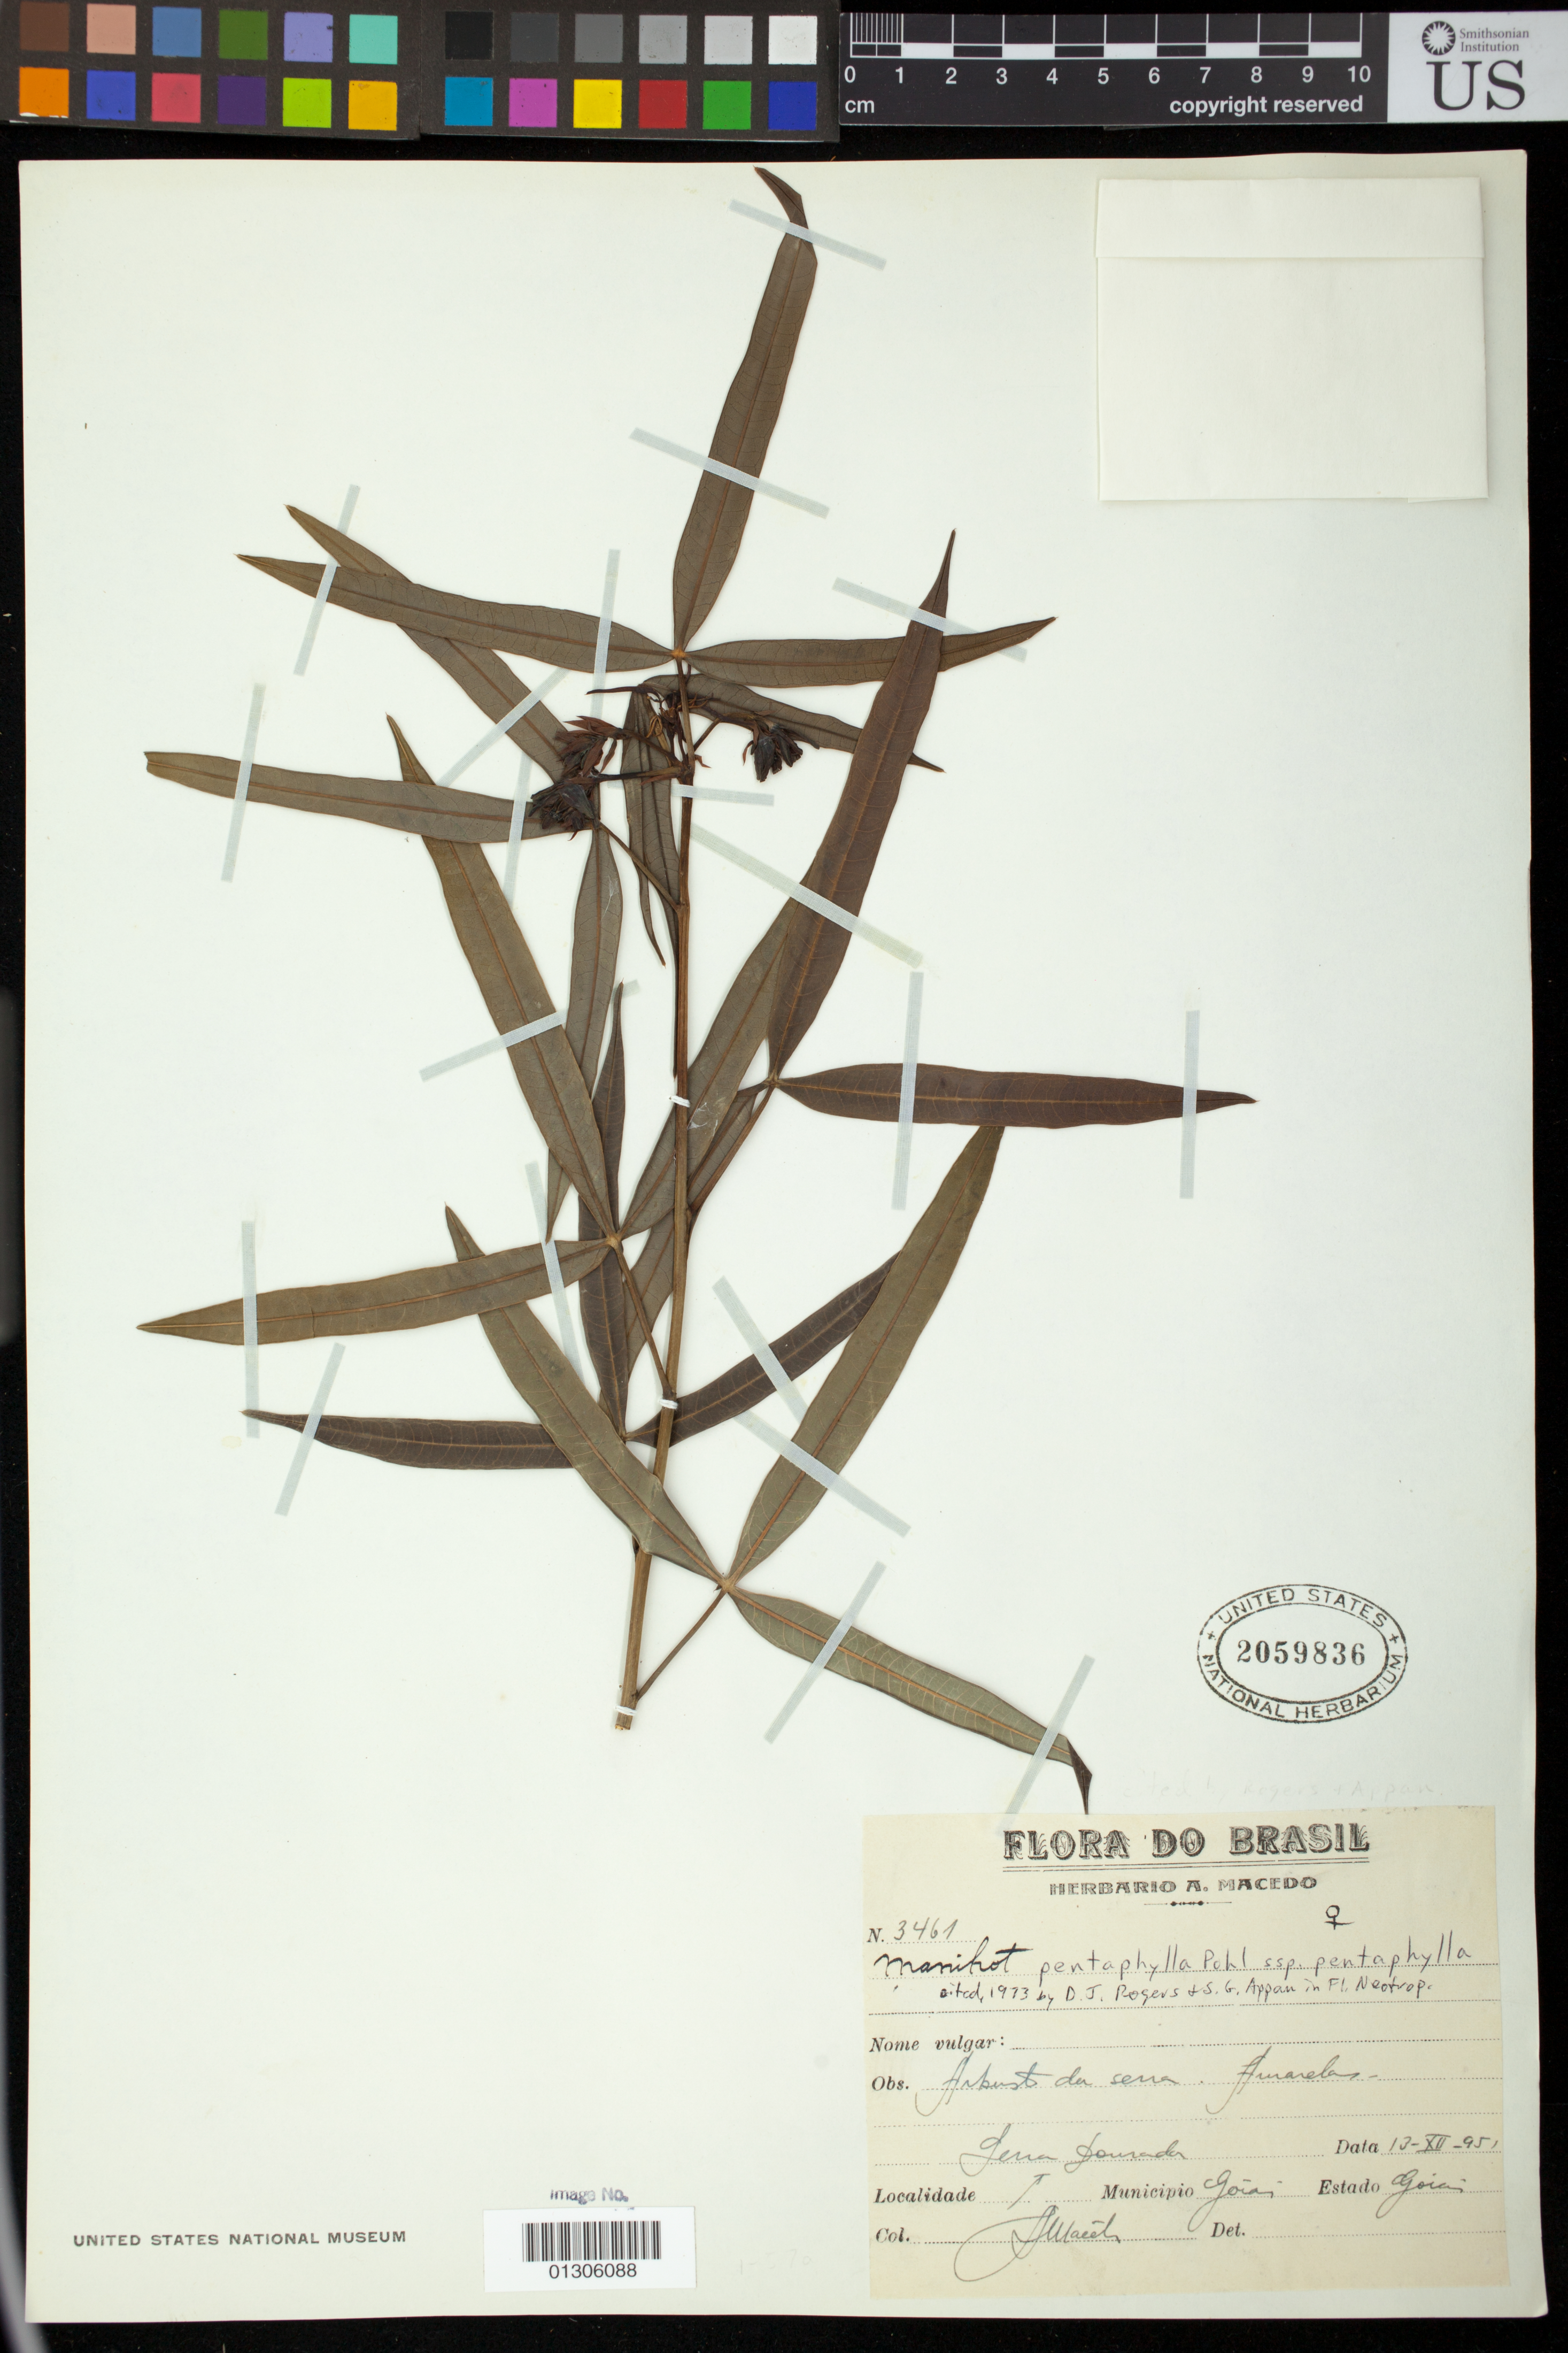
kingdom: Plantae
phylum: Tracheophyta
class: Magnoliopsida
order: Malpighiales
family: Euphorbiaceae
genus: Manihot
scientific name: Manihot pentaphylla subsp. pentaphylla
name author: Pohl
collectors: A. Macedo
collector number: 3461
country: Brazil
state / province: Goiás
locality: Serra Dourada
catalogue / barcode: US 2059836